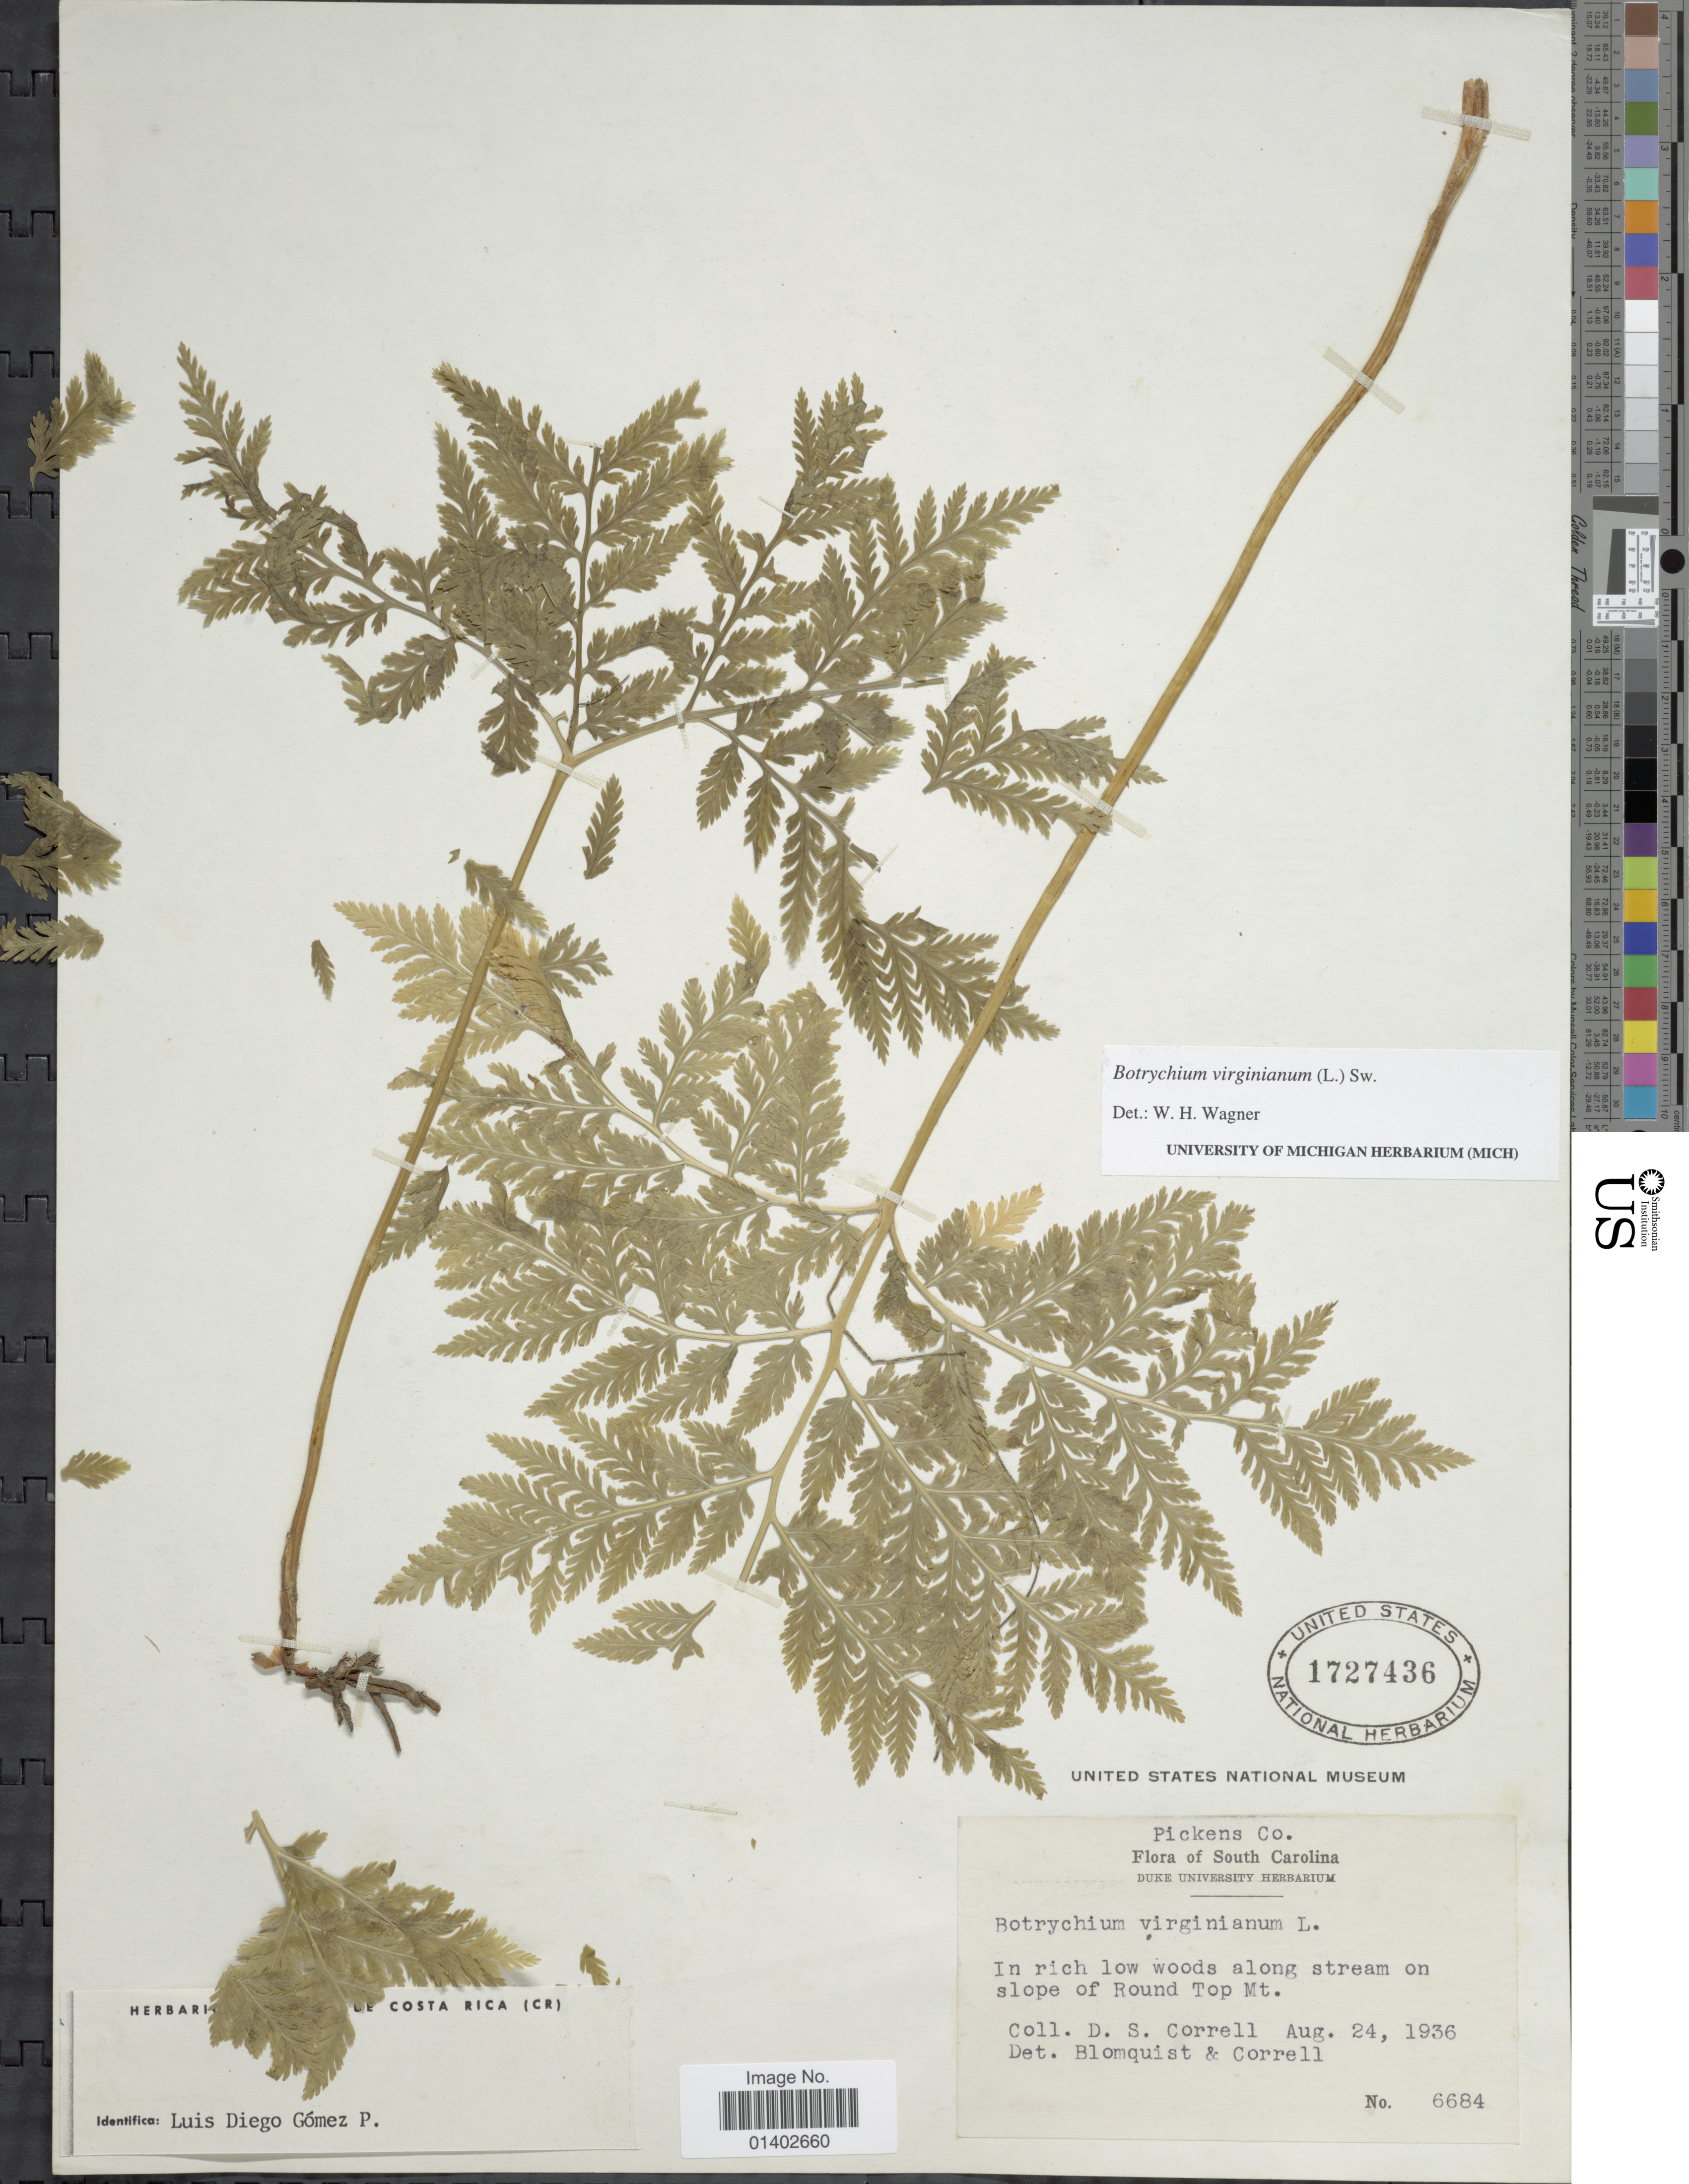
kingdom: Plantae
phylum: Tracheophyta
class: Polypodiopsida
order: Ophioglossales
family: Ophioglossaceae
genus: Botrychium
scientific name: Botrychium virginianum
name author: (L.) Sw.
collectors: D. S. Correll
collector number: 6684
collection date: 1936-08-24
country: United States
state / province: South Carolina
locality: Pickens Co. In rich low woods along stream on slope of Round Top Mt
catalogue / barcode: US 1727436